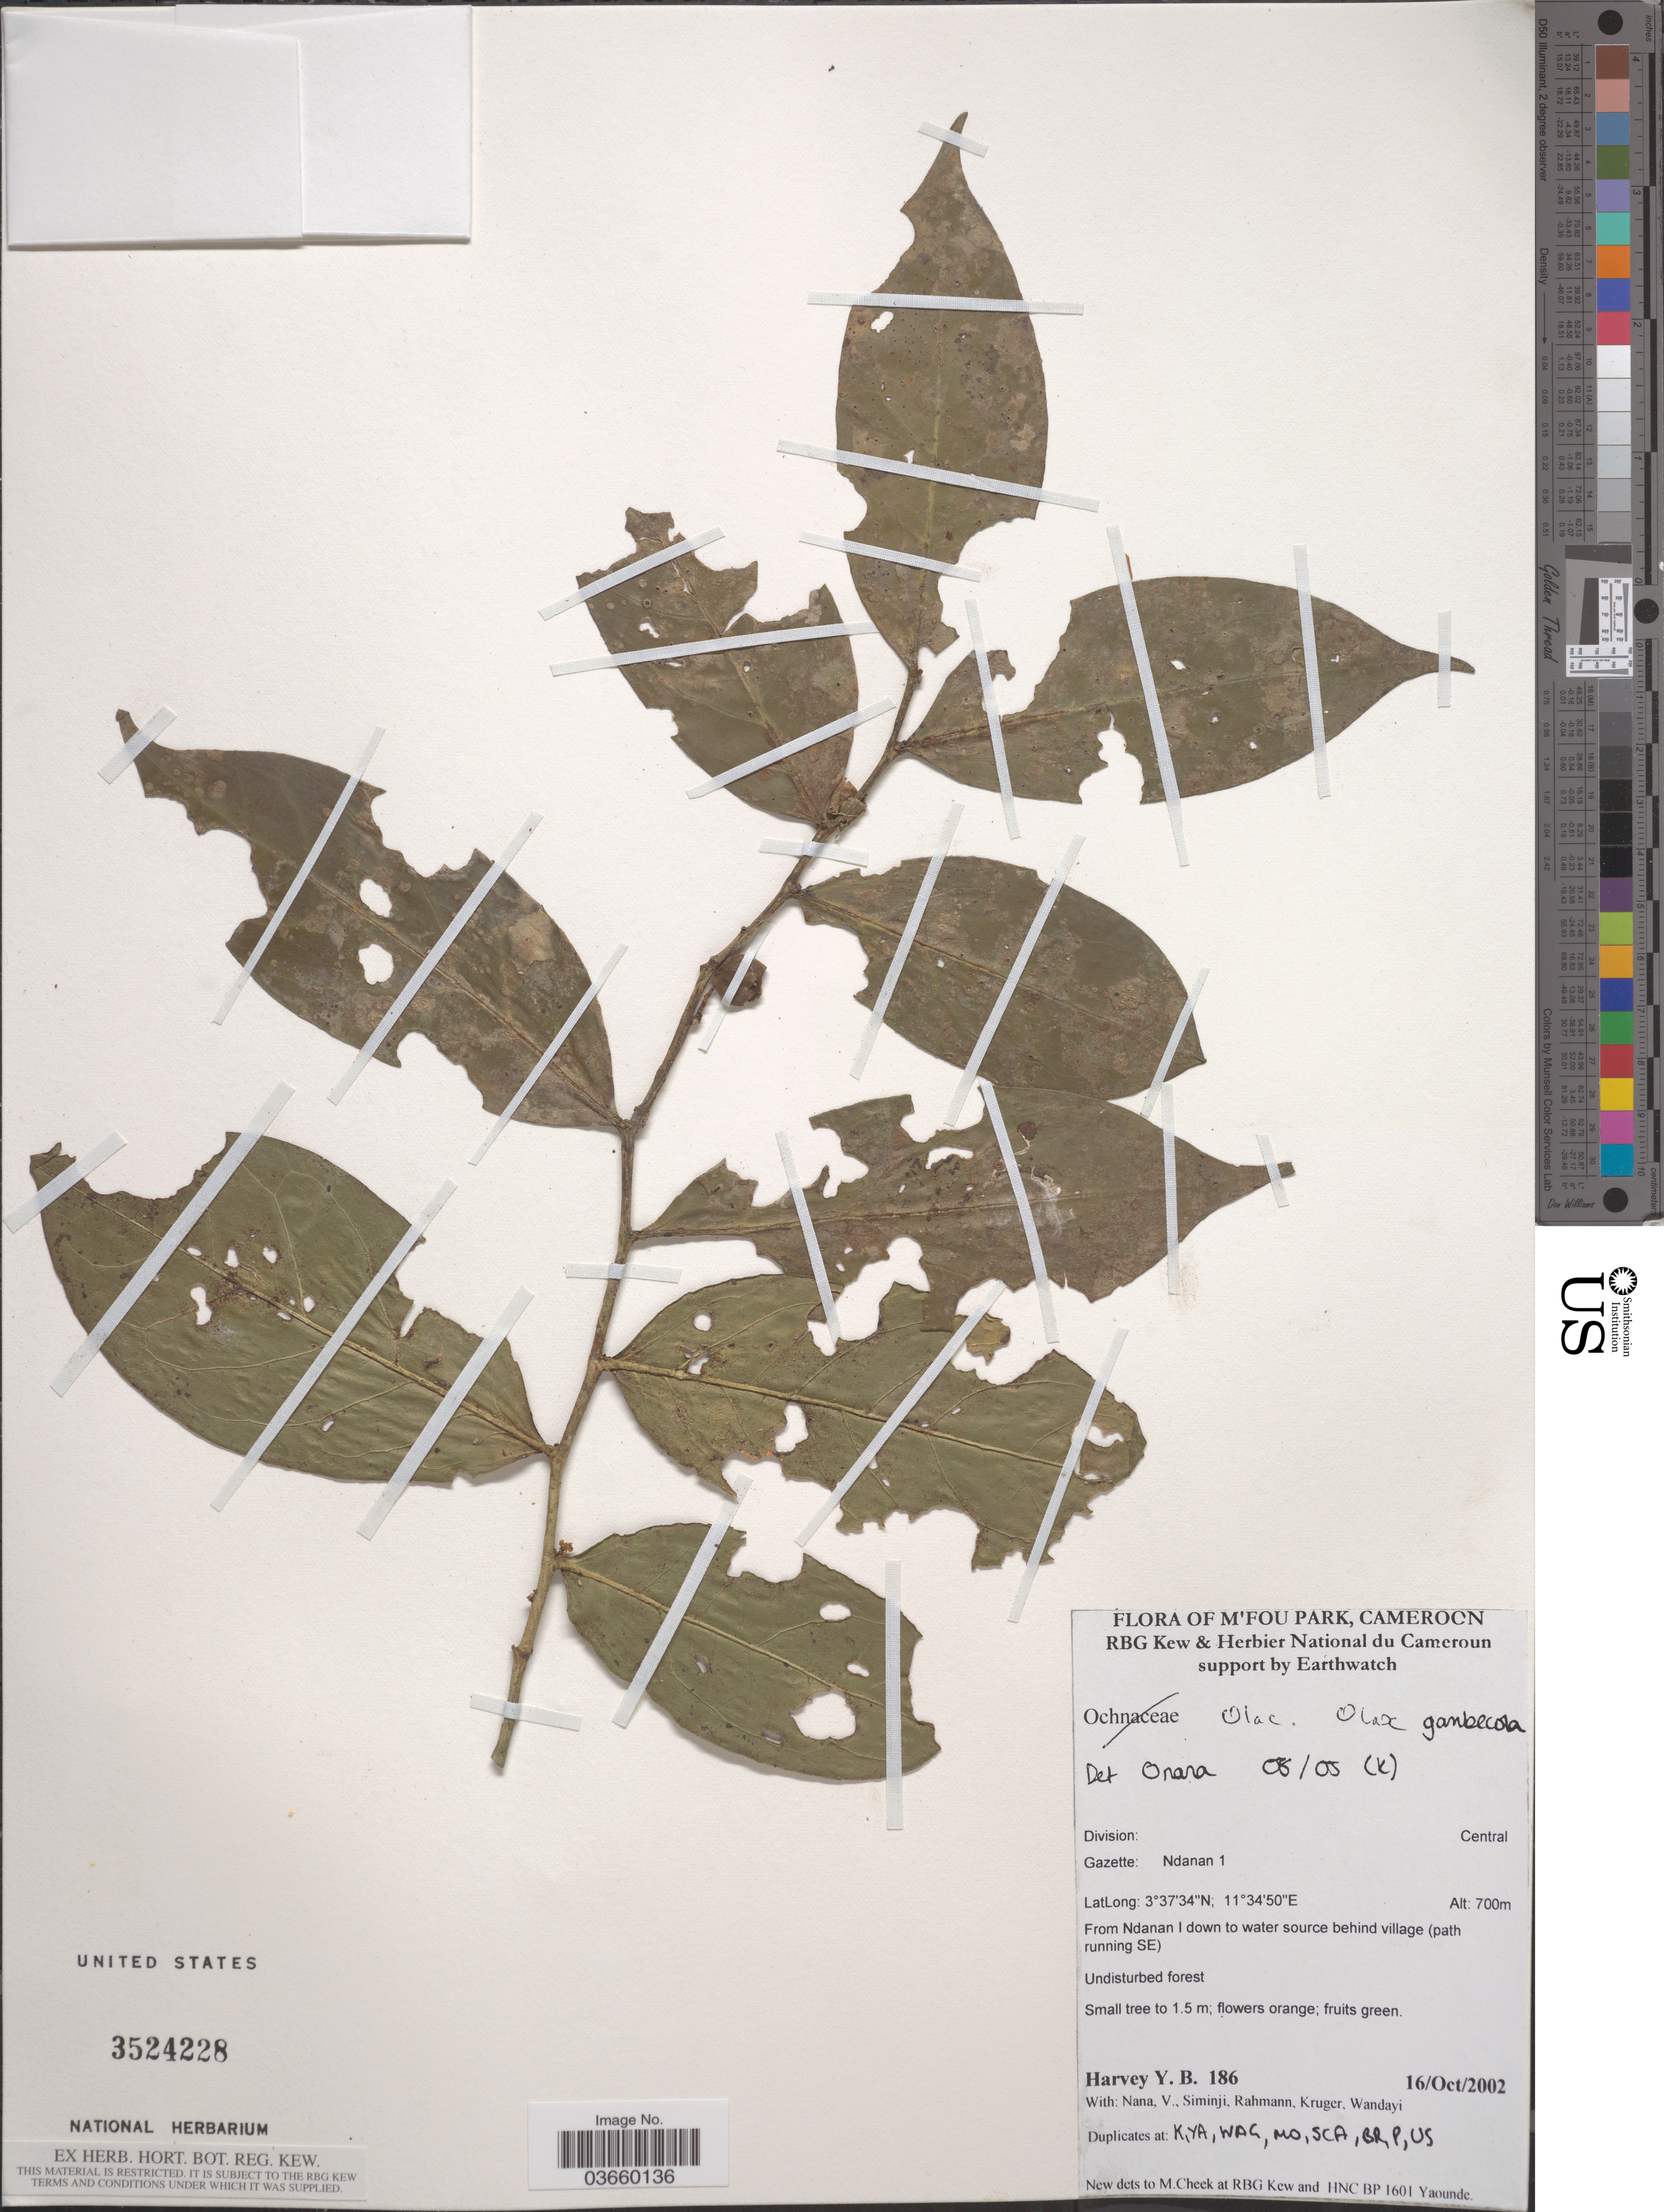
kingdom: Plantae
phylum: Tracheophyta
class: Magnoliopsida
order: Santalales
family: Olacaceae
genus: Olax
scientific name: Olax gambecola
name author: Baill.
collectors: Y. B. Harvey, V. Nana, Siminji, Rahmann & et al.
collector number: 186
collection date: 2002-10-16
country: Cameroon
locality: M'fou Park. Division: Central. Gazette: Ndanan 1. From Ndanan I down to water source behind village (path running SE).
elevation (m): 700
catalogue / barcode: US 3524228